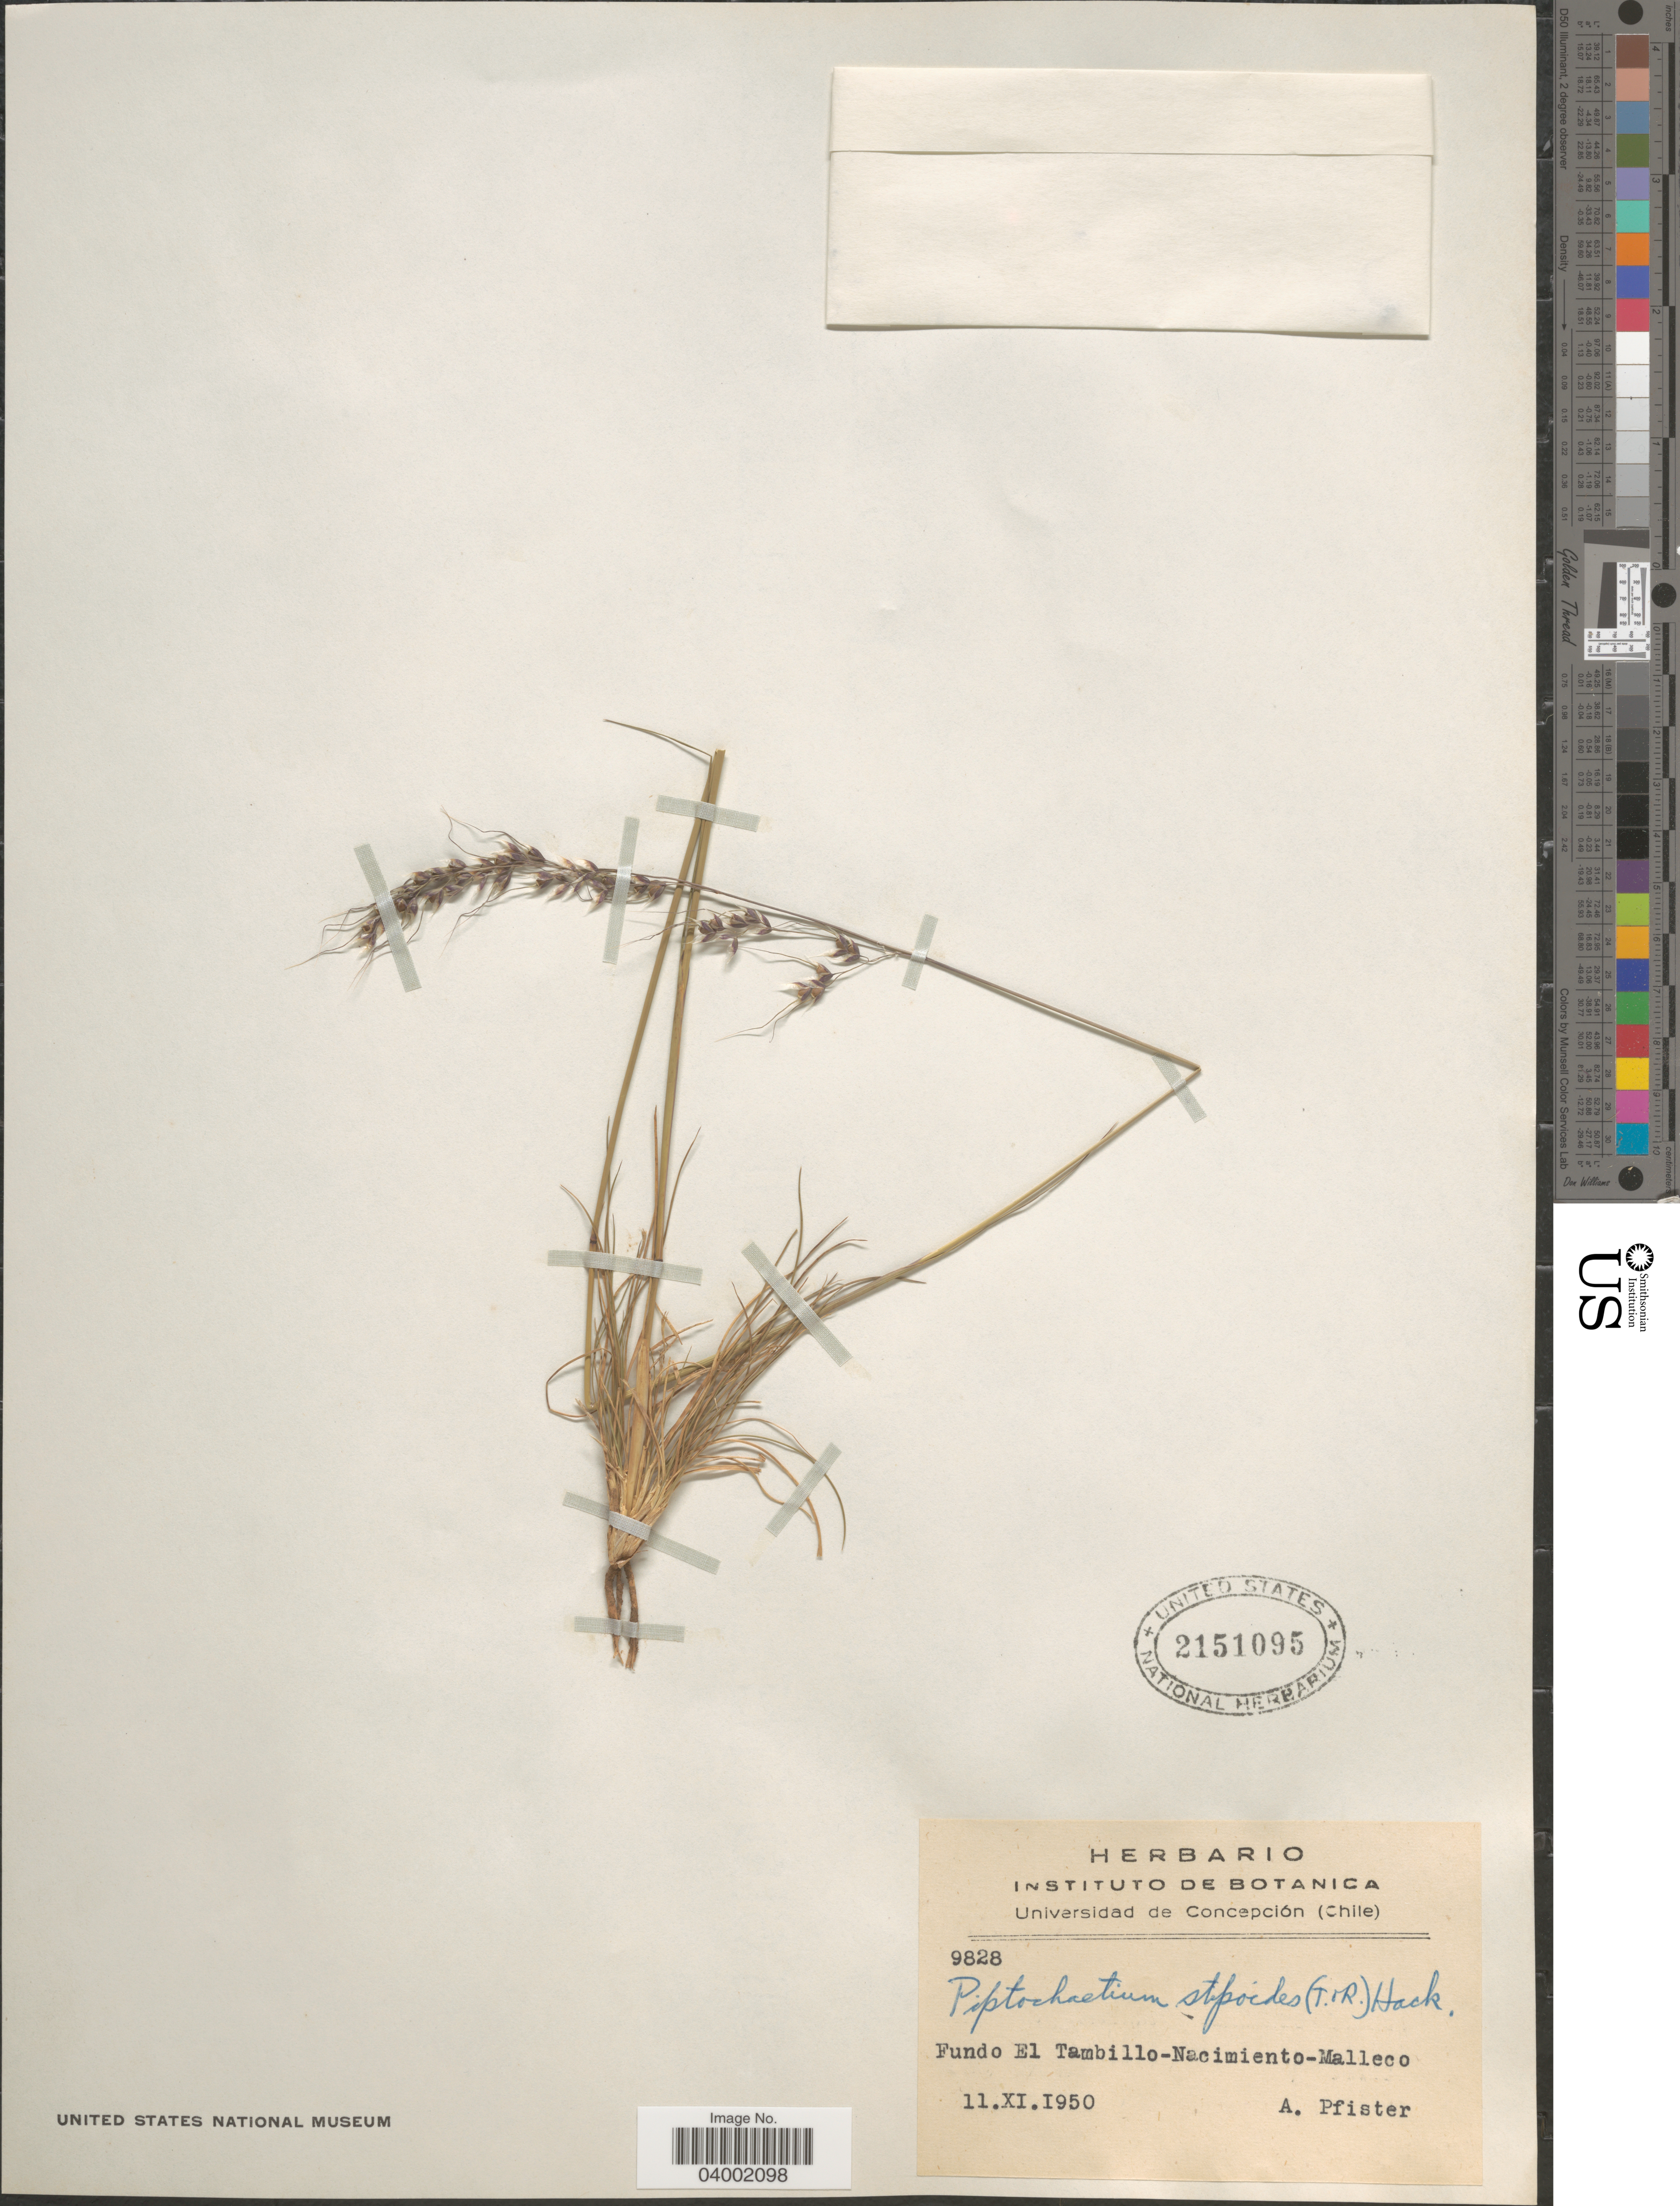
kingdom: Plantae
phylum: Tracheophyta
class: Liliopsida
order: Poales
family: Poaceae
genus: Piptochaetium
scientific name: Piptochaetium stipoides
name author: (Trin. & Rupr.) Hack. & Arechav.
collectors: A. Pfister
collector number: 9828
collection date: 1950-11-11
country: Chile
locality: Fundo El Tambillo-Nacimiento-Malleco.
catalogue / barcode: US 2151095